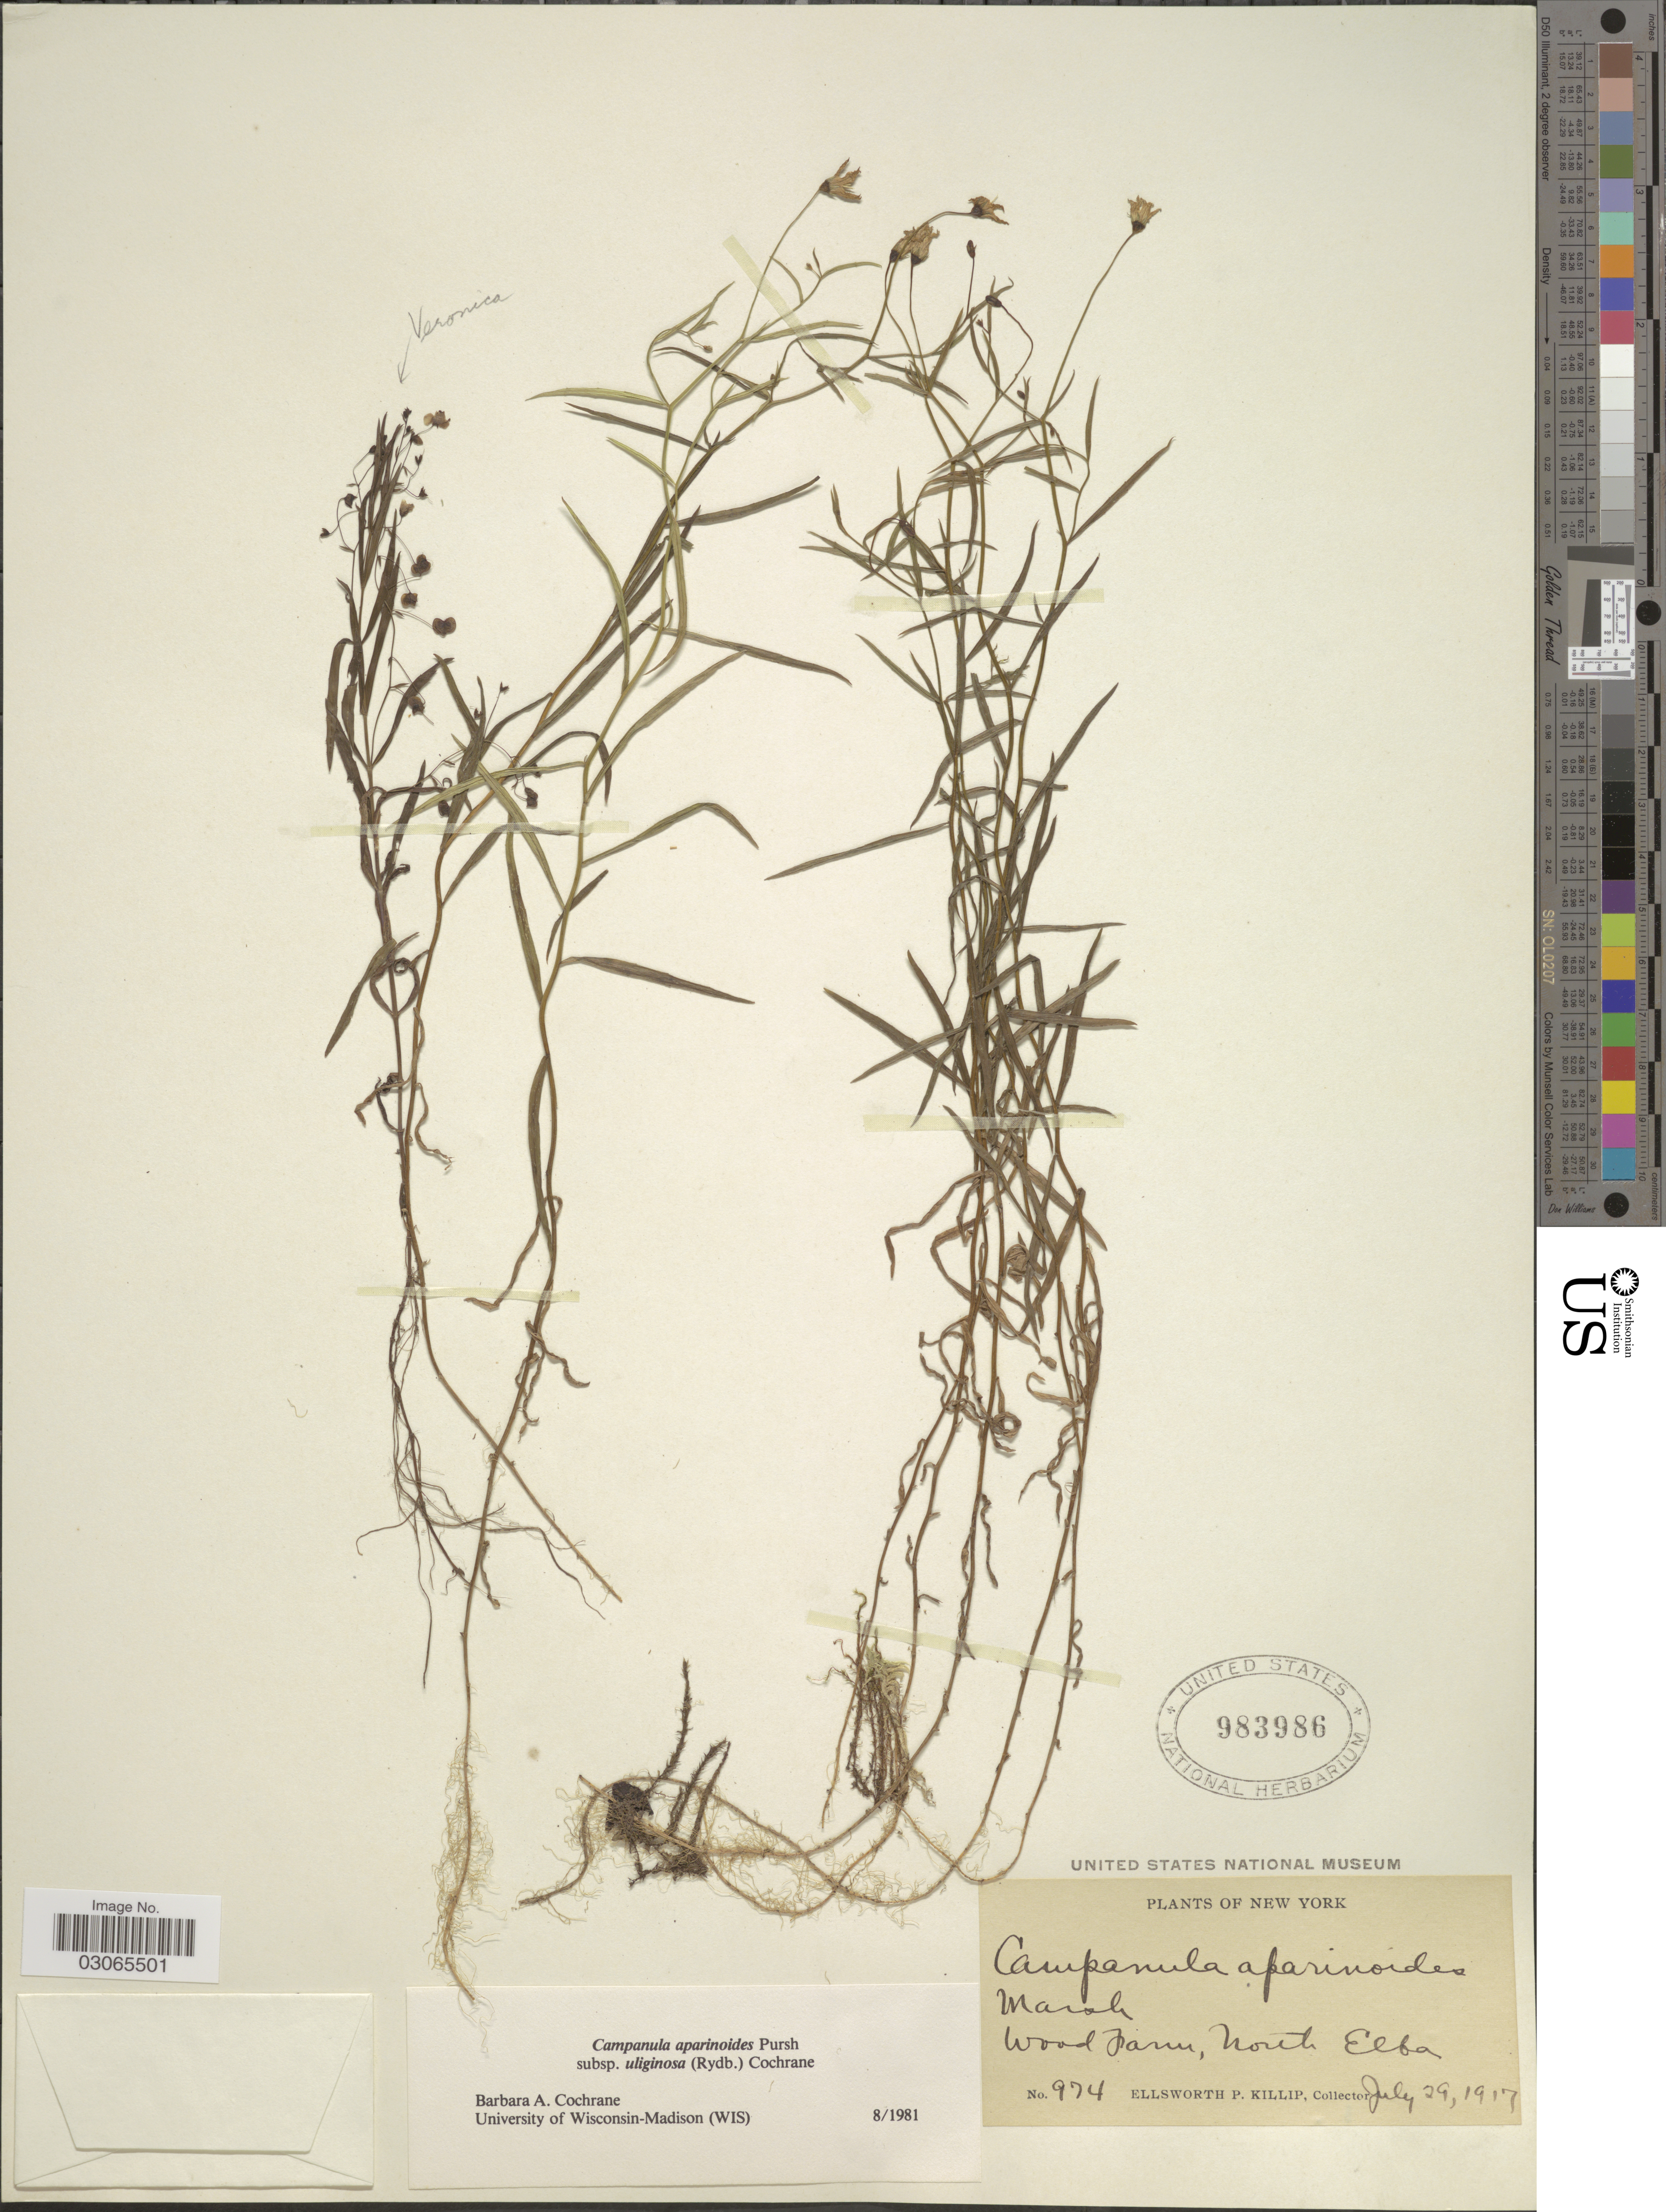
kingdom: Plantae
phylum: Tracheophyta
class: Magnoliopsida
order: Asterales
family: Campanulaceae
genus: Campanula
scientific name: Campanula aparinoides var. uliginosa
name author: (Rydb.) Gleason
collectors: E. P. Killip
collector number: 974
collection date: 1917-07-29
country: United States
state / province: New York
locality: Wood Farm, North Elba.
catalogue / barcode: US 983986